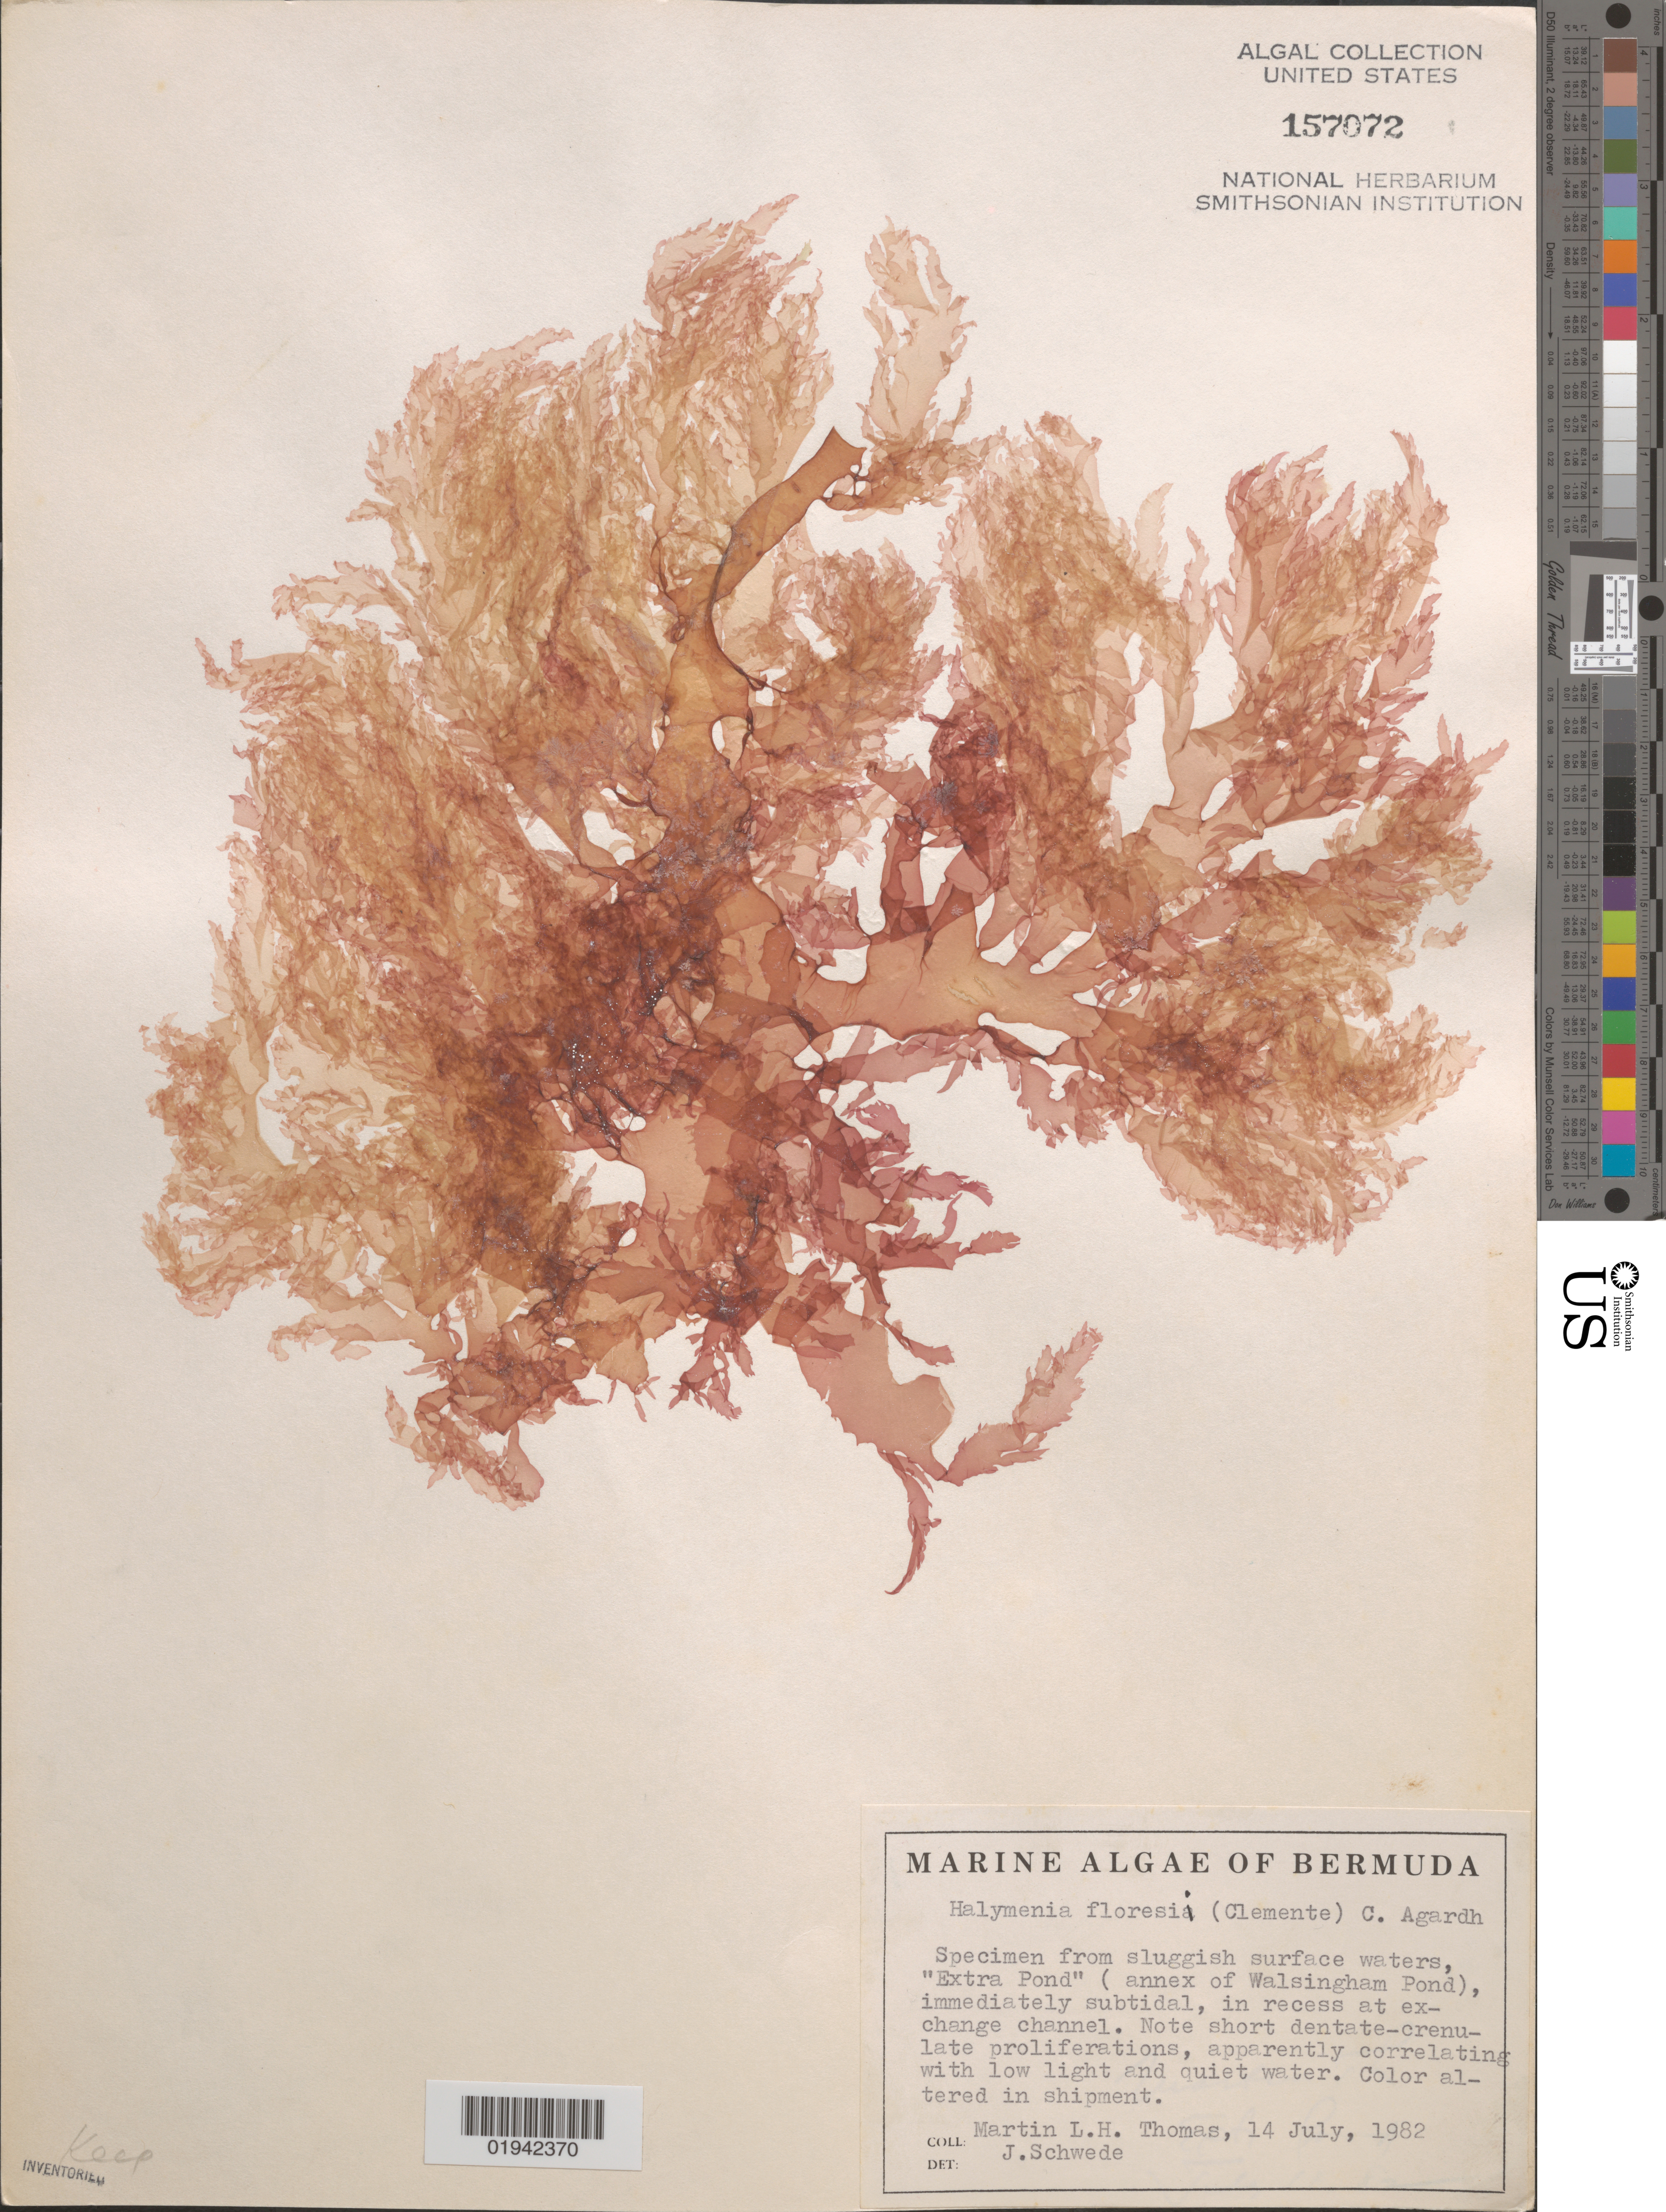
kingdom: Plantae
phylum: Rhodophyta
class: Florideophyceae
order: Halymeniales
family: Halymeniaceae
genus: Halymenia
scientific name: Halymenia floresii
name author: (Clemente) C. Agardh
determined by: Schwede, J., (UNITED STATES)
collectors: M. Thomas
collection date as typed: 14 Jul 1982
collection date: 1982-07-14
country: Bermuda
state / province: Hamilton Parish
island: Bermuda Island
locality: Walsingham Pond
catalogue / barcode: US 157072